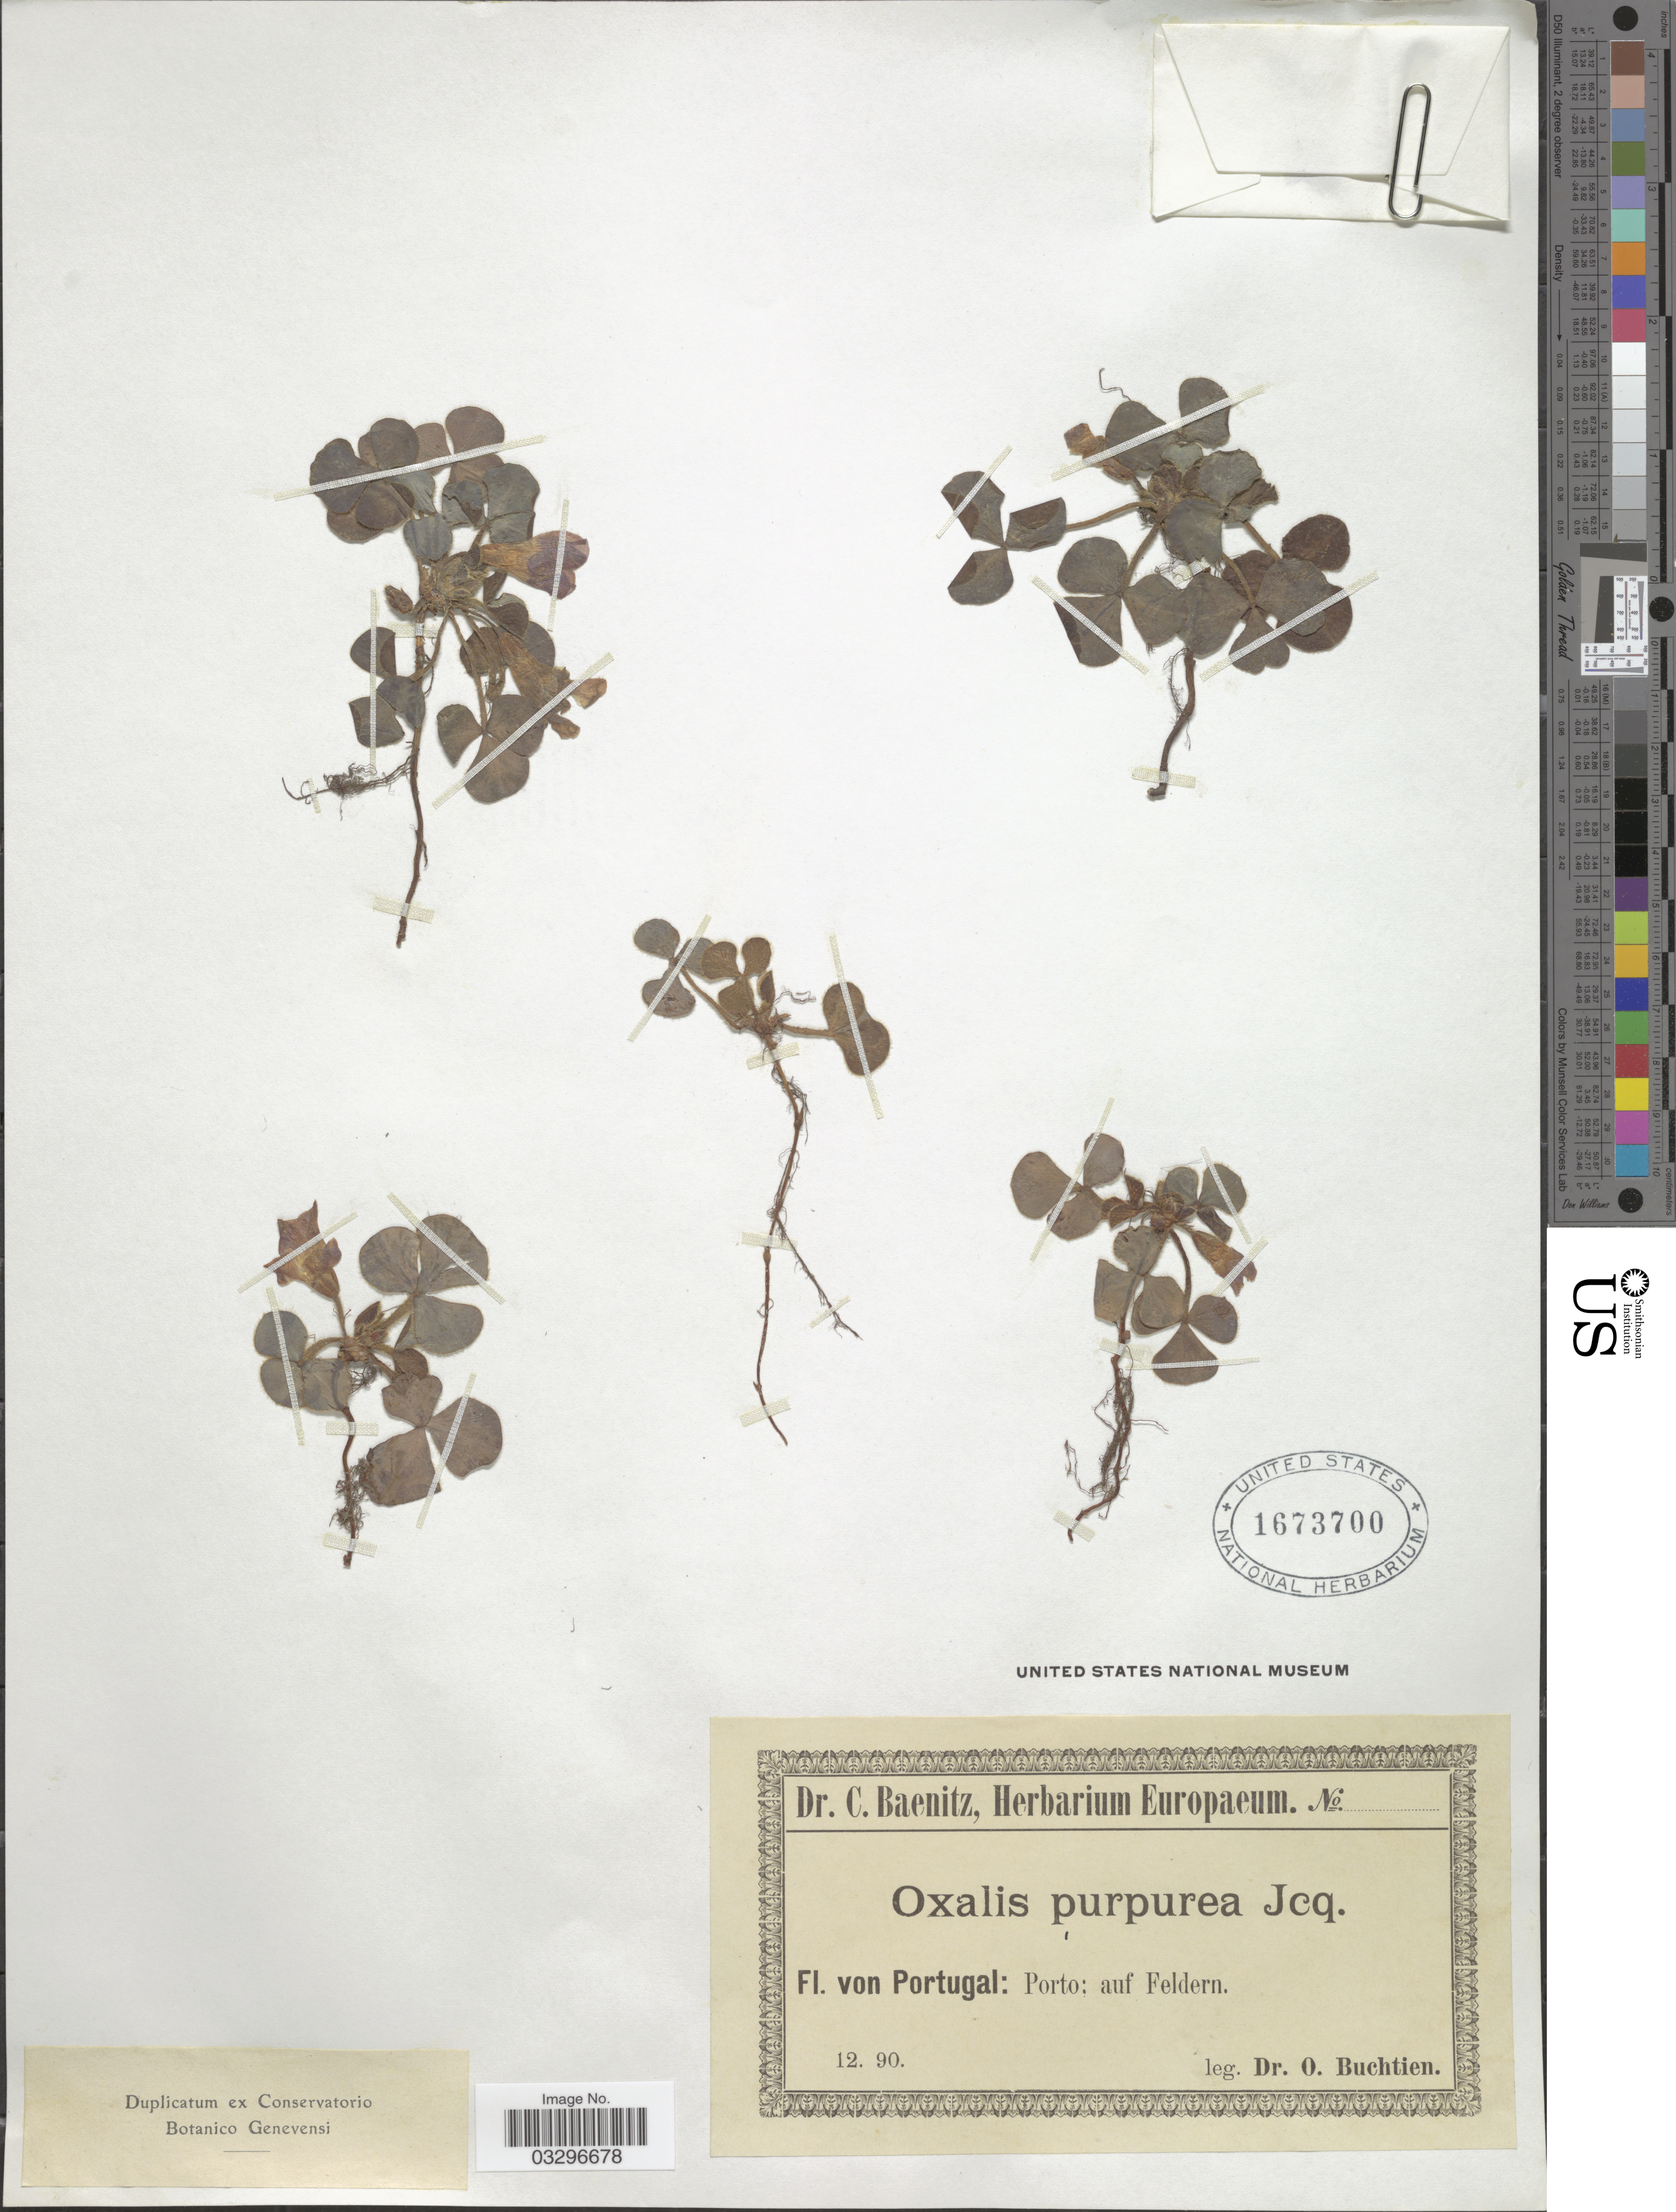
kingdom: Plantae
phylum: Tracheophyta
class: Magnoliopsida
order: Oxalidales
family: Oxalidaceae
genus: Oxalis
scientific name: Oxalis purpurea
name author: L.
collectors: O. Buchtien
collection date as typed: Transcribed d/m/y: /12/90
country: Portugal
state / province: Porto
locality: Porto: auf Feldern.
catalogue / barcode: US 1673700